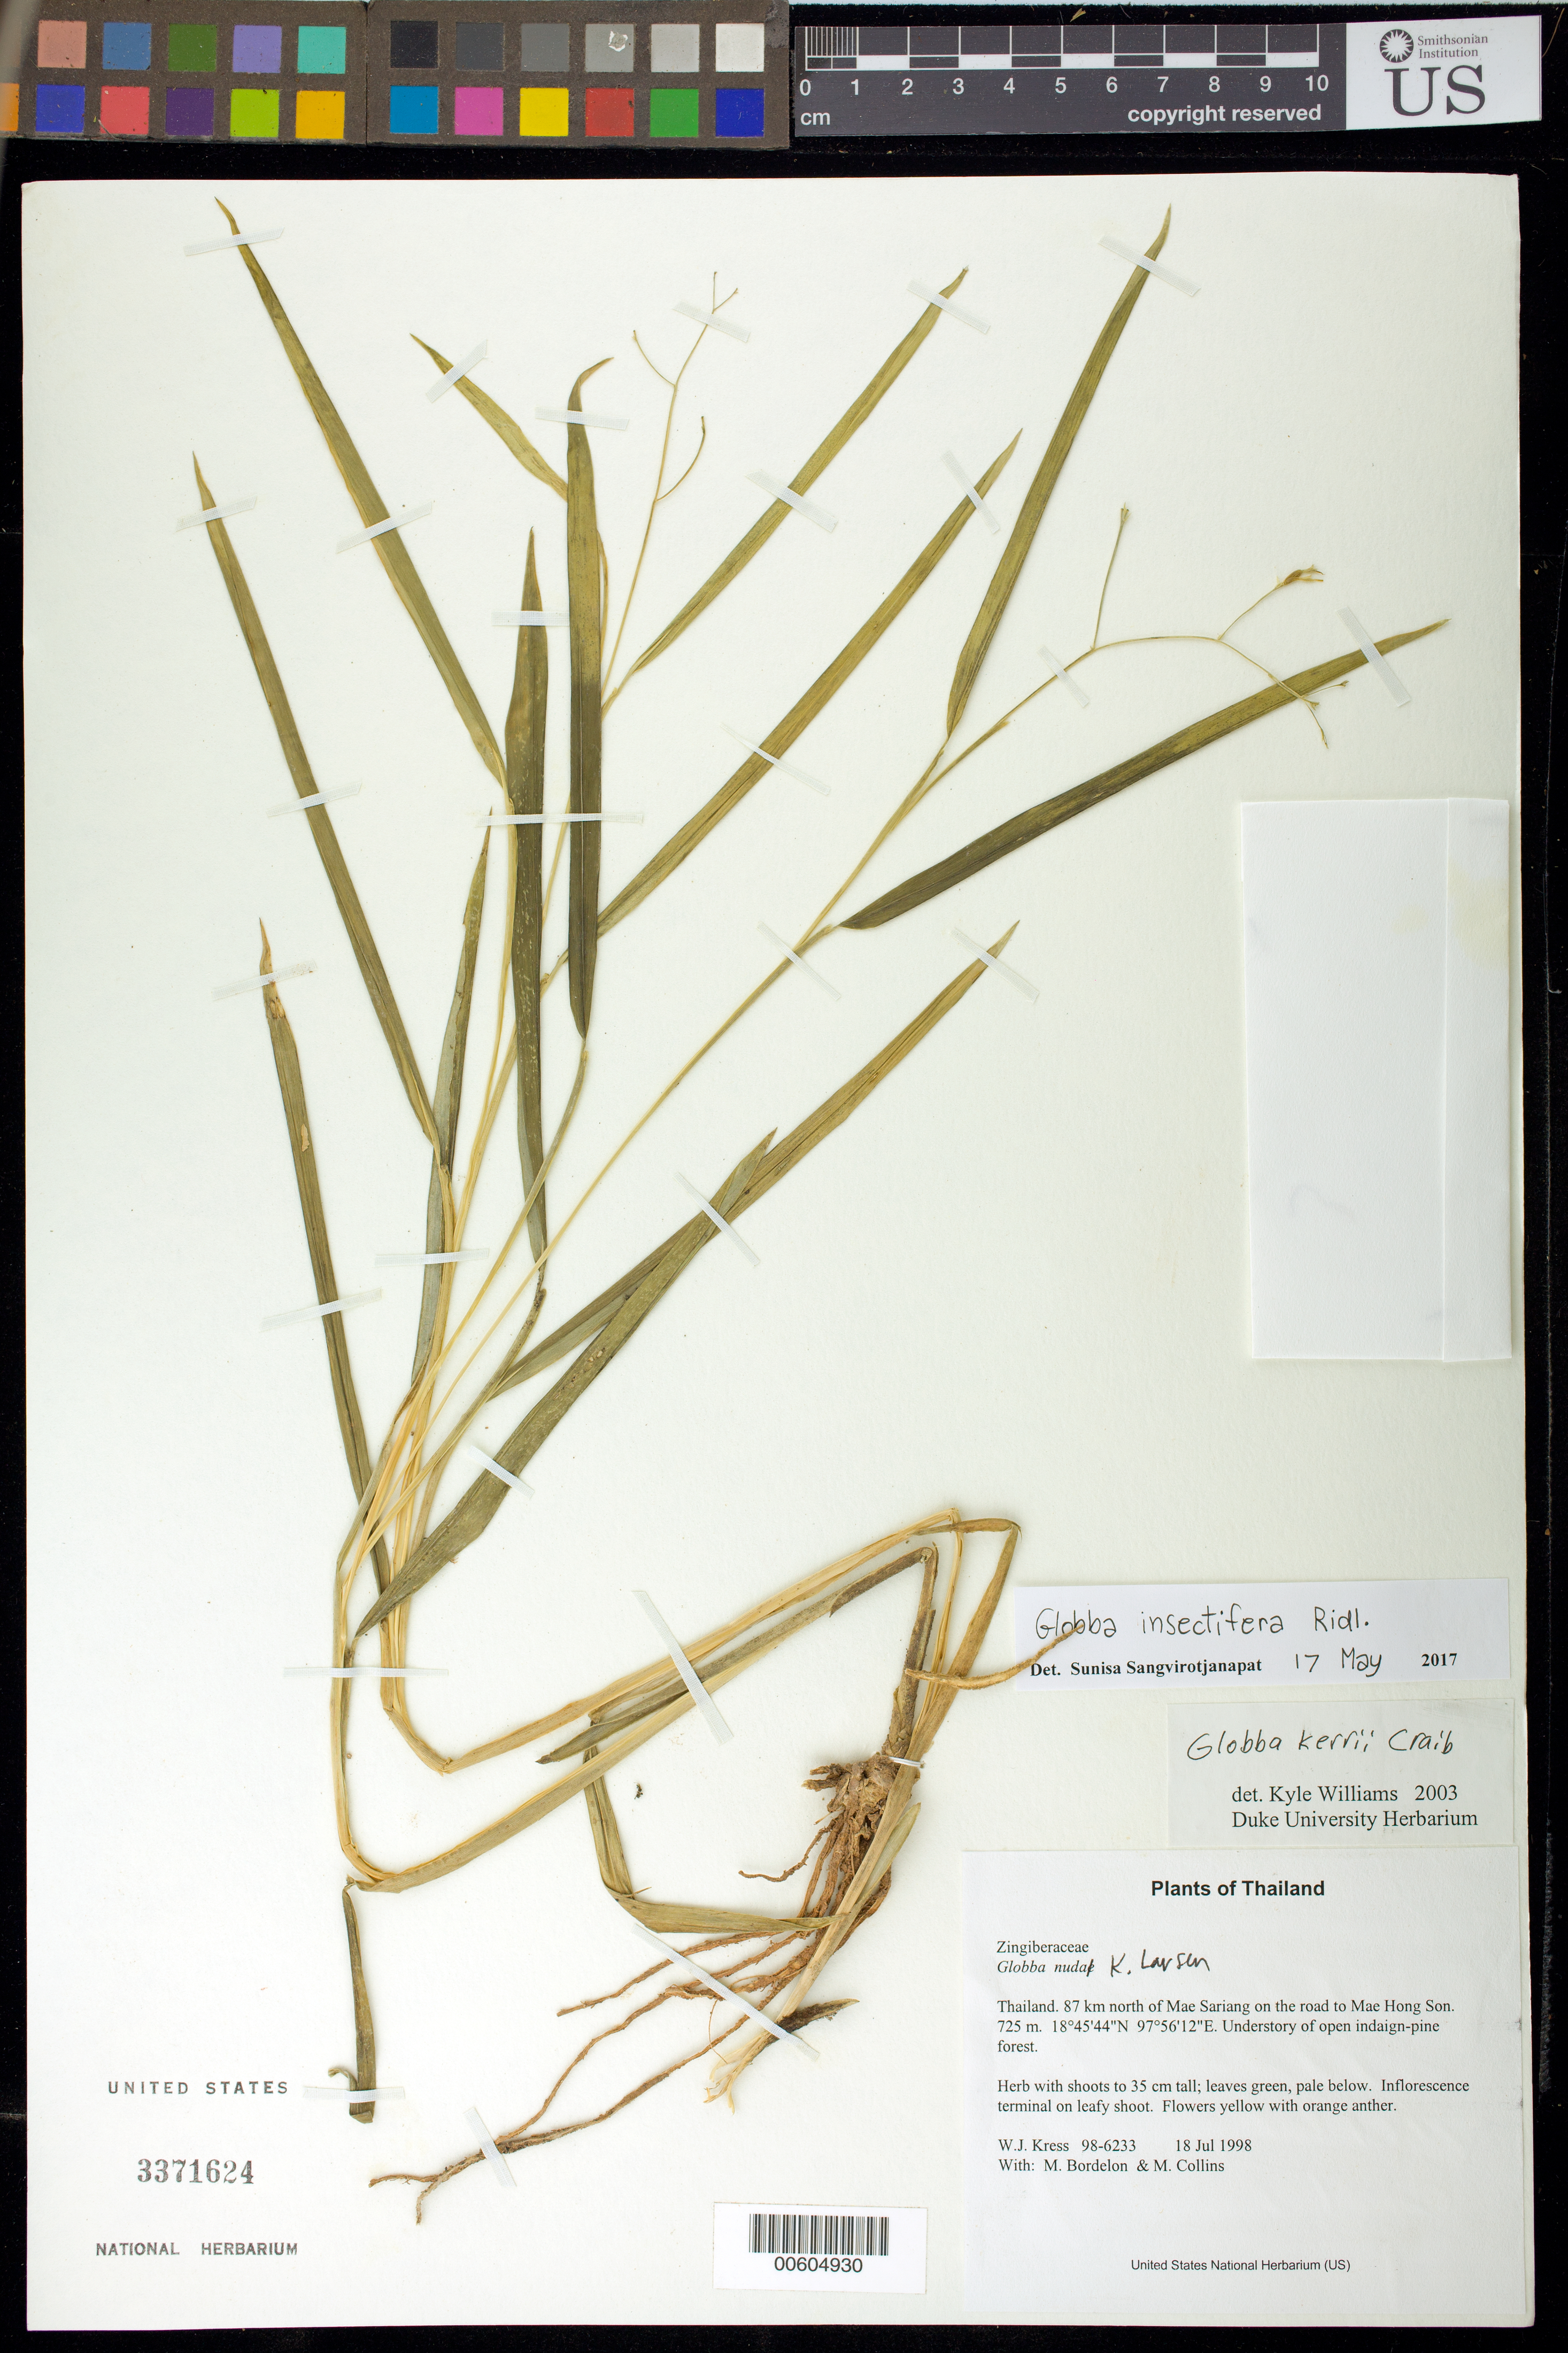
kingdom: Plantae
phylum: Tracheophyta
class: Liliopsida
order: Zingiberales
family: Zingiberaceae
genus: Globba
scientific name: Globba insectifera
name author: Ridl.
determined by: Sangvirotjanapat, Sunisa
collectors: W. J. Kress, M. Bordelon & M. Collins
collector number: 98-6233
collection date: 1998-07-18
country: Thailand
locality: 87 km north of Mae Sariang on the road to Mae Hong Son.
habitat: Understory of open indaign-pine forest.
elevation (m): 725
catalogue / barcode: US 3371624